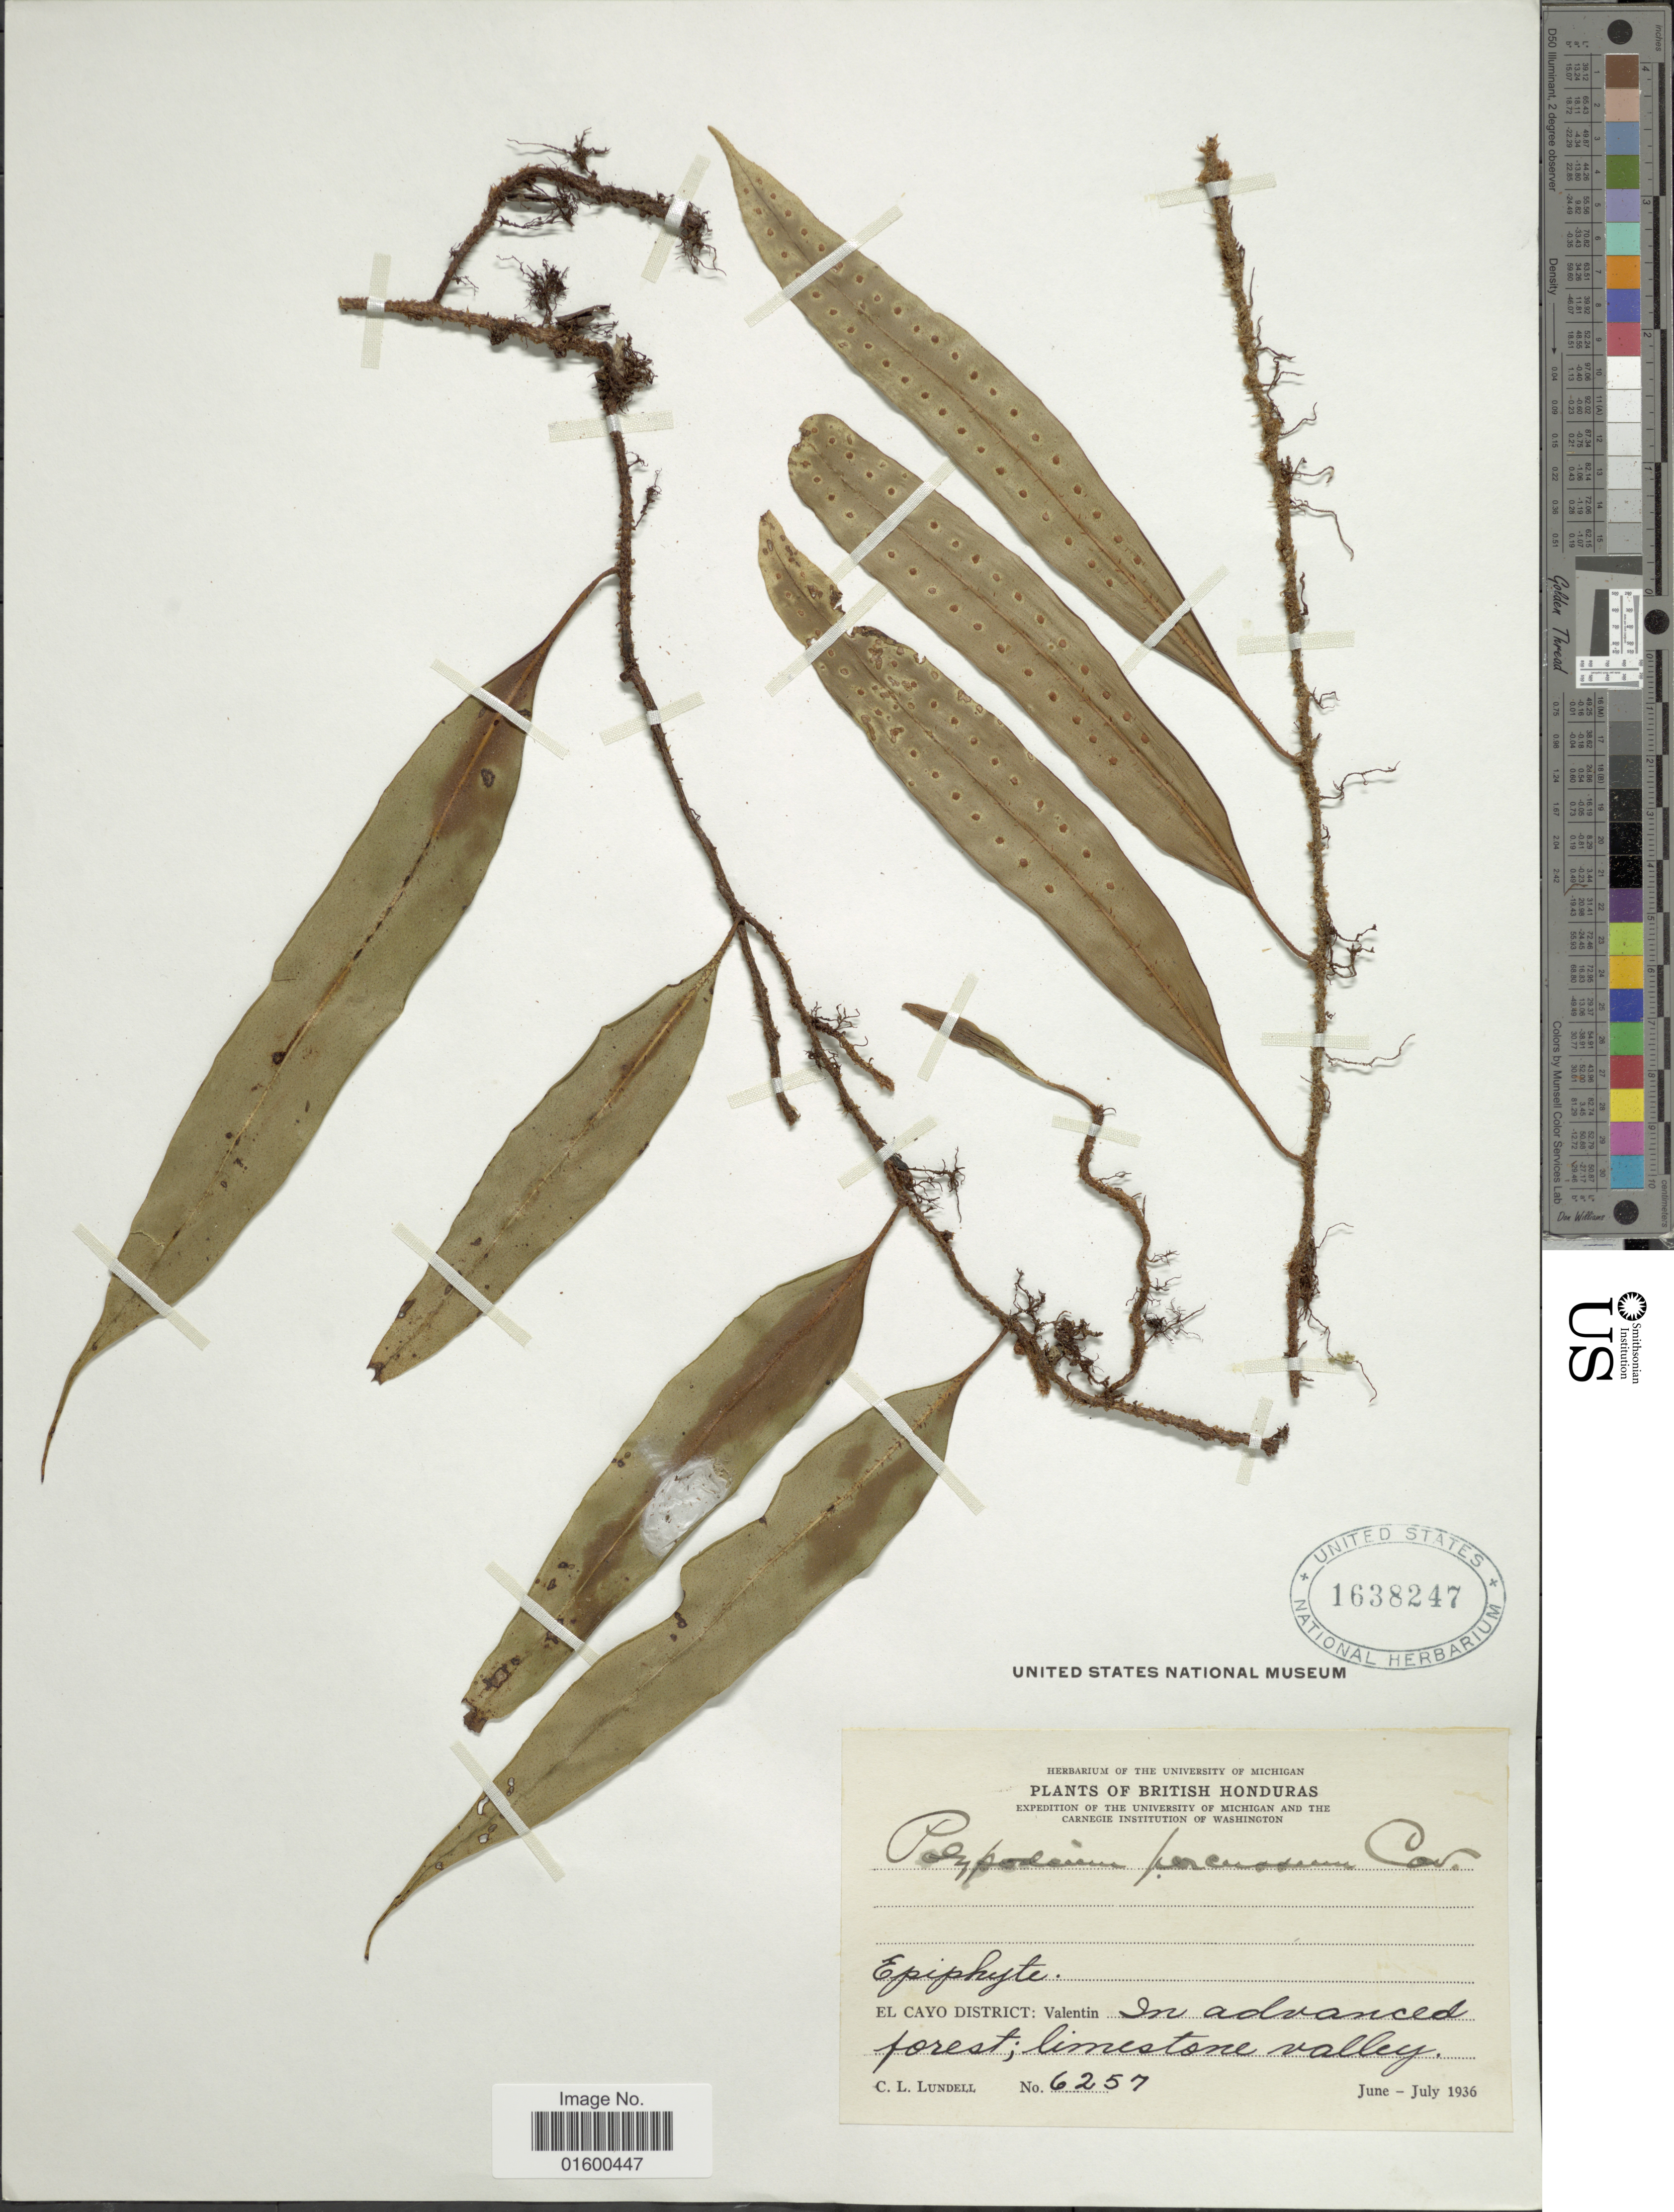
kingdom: Plantae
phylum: Tracheophyta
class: Polypodiopsida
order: Polypodiales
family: Polypodiaceae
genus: Microgramma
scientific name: Microgramma percussa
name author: (Cav.) de la Sota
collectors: C. L. Lundell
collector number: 6257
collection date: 1936-06/1936-07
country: Belize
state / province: Cayo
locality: British Honduras, El Cayo District, Valentin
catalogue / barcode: US 1638247